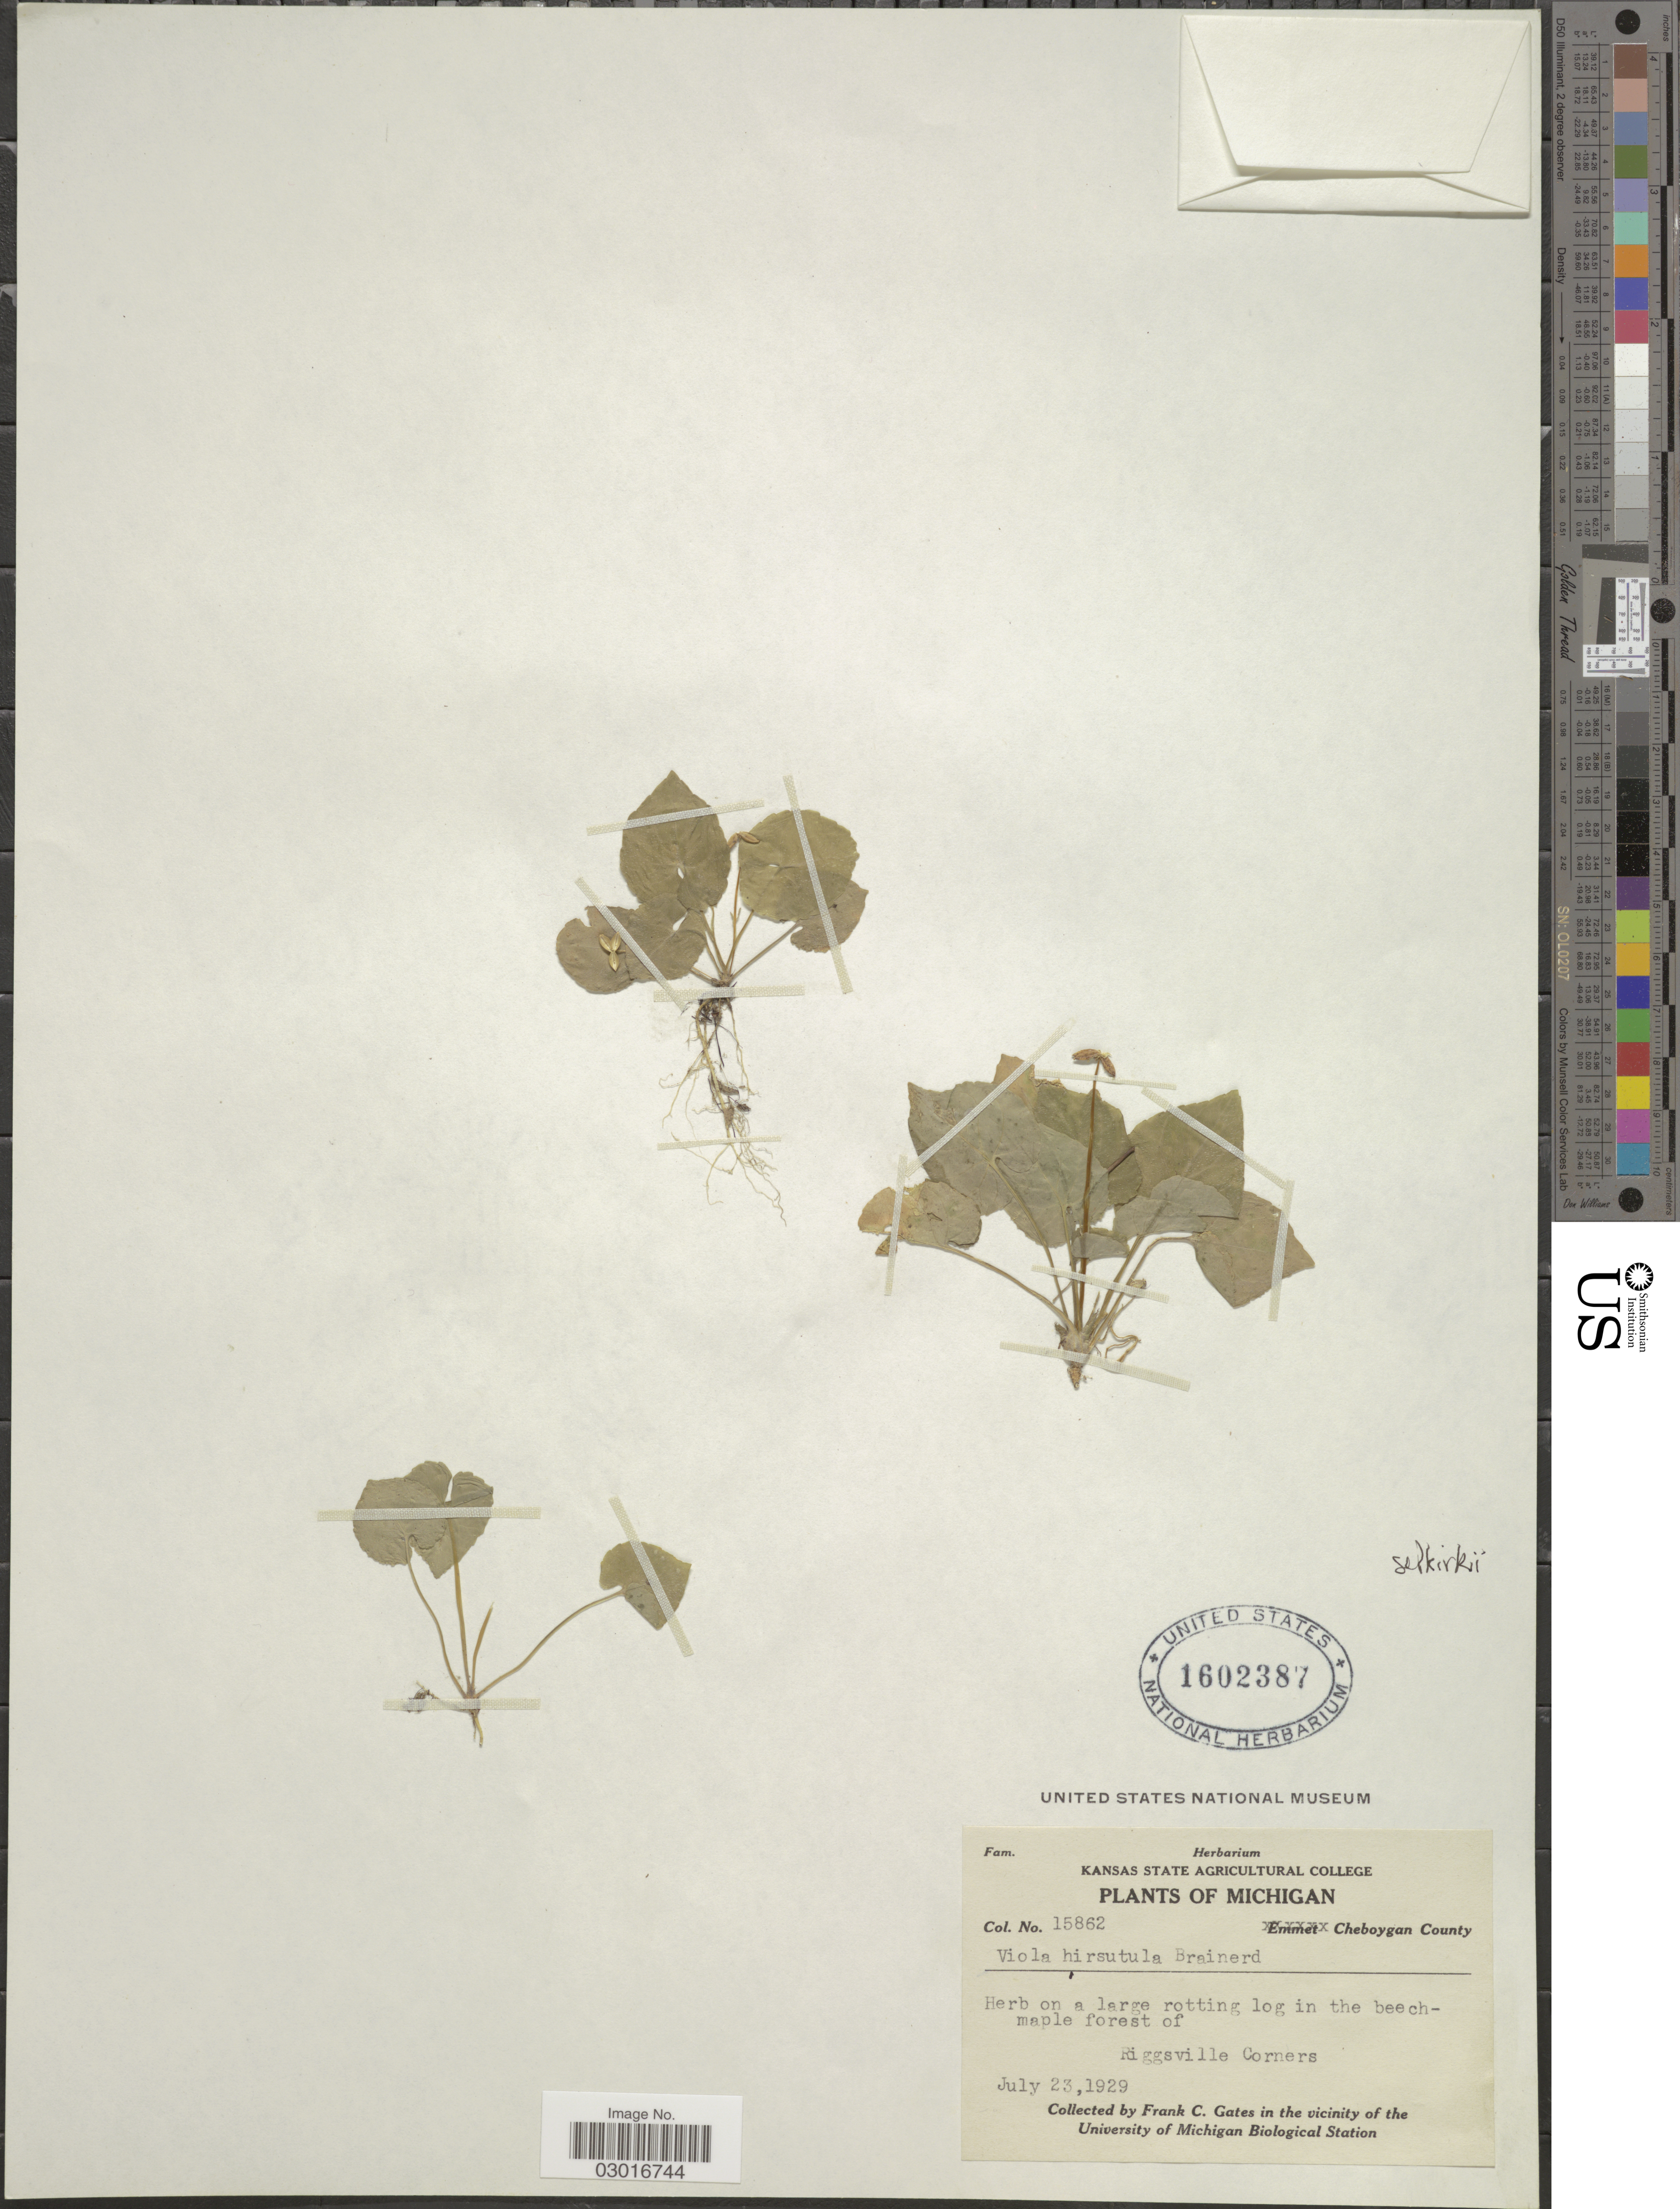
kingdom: Plantae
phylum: Tracheophyta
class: Magnoliopsida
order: Malpighiales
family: Violaceae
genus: Viola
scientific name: Viola selkirkii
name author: Pursh ex Goldie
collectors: F. C. Gates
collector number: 15862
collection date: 1929-07-23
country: United States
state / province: Michigan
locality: Cheboygan County. Riggsville Corners.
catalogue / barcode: US 1602387